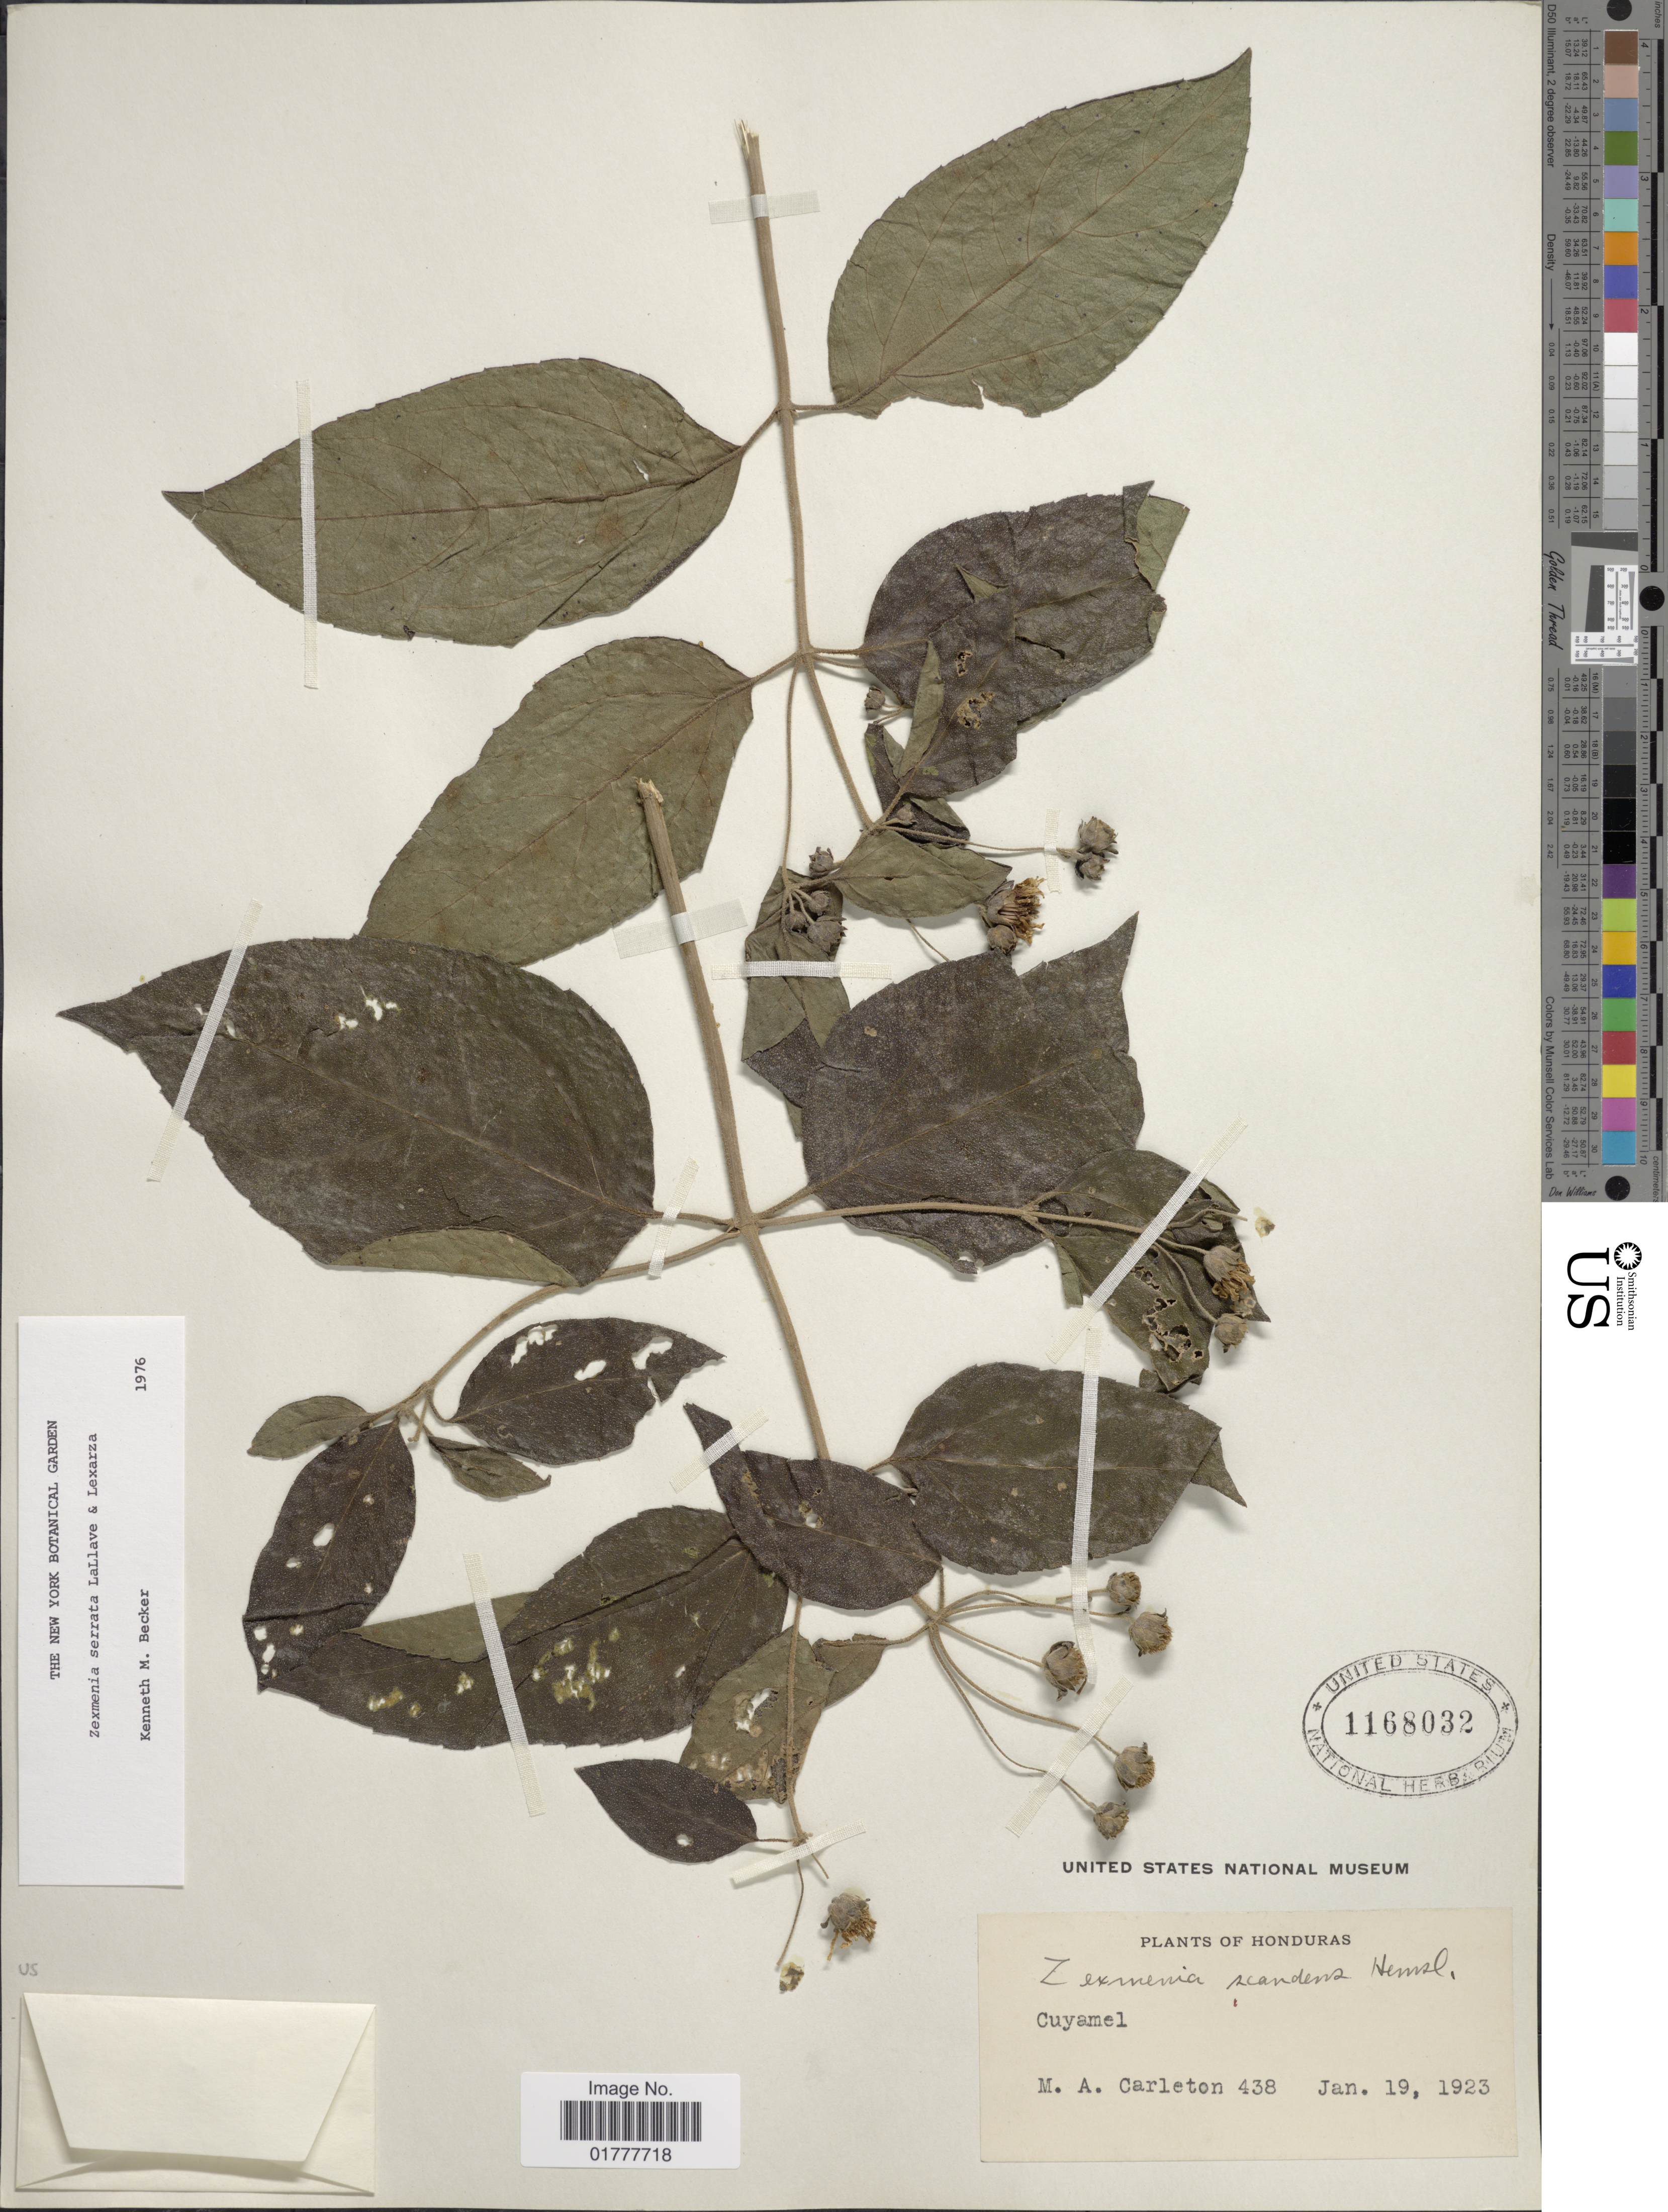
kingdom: Plantae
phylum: Tracheophyta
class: Magnoliopsida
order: Asterales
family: Asteraceae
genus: Zexmenia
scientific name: Zexmenia serrata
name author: La Llave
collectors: M. A. Carleton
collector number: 438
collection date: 1923-01-19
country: Honduras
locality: Cuyamel. Honduras.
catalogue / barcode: US 1168032